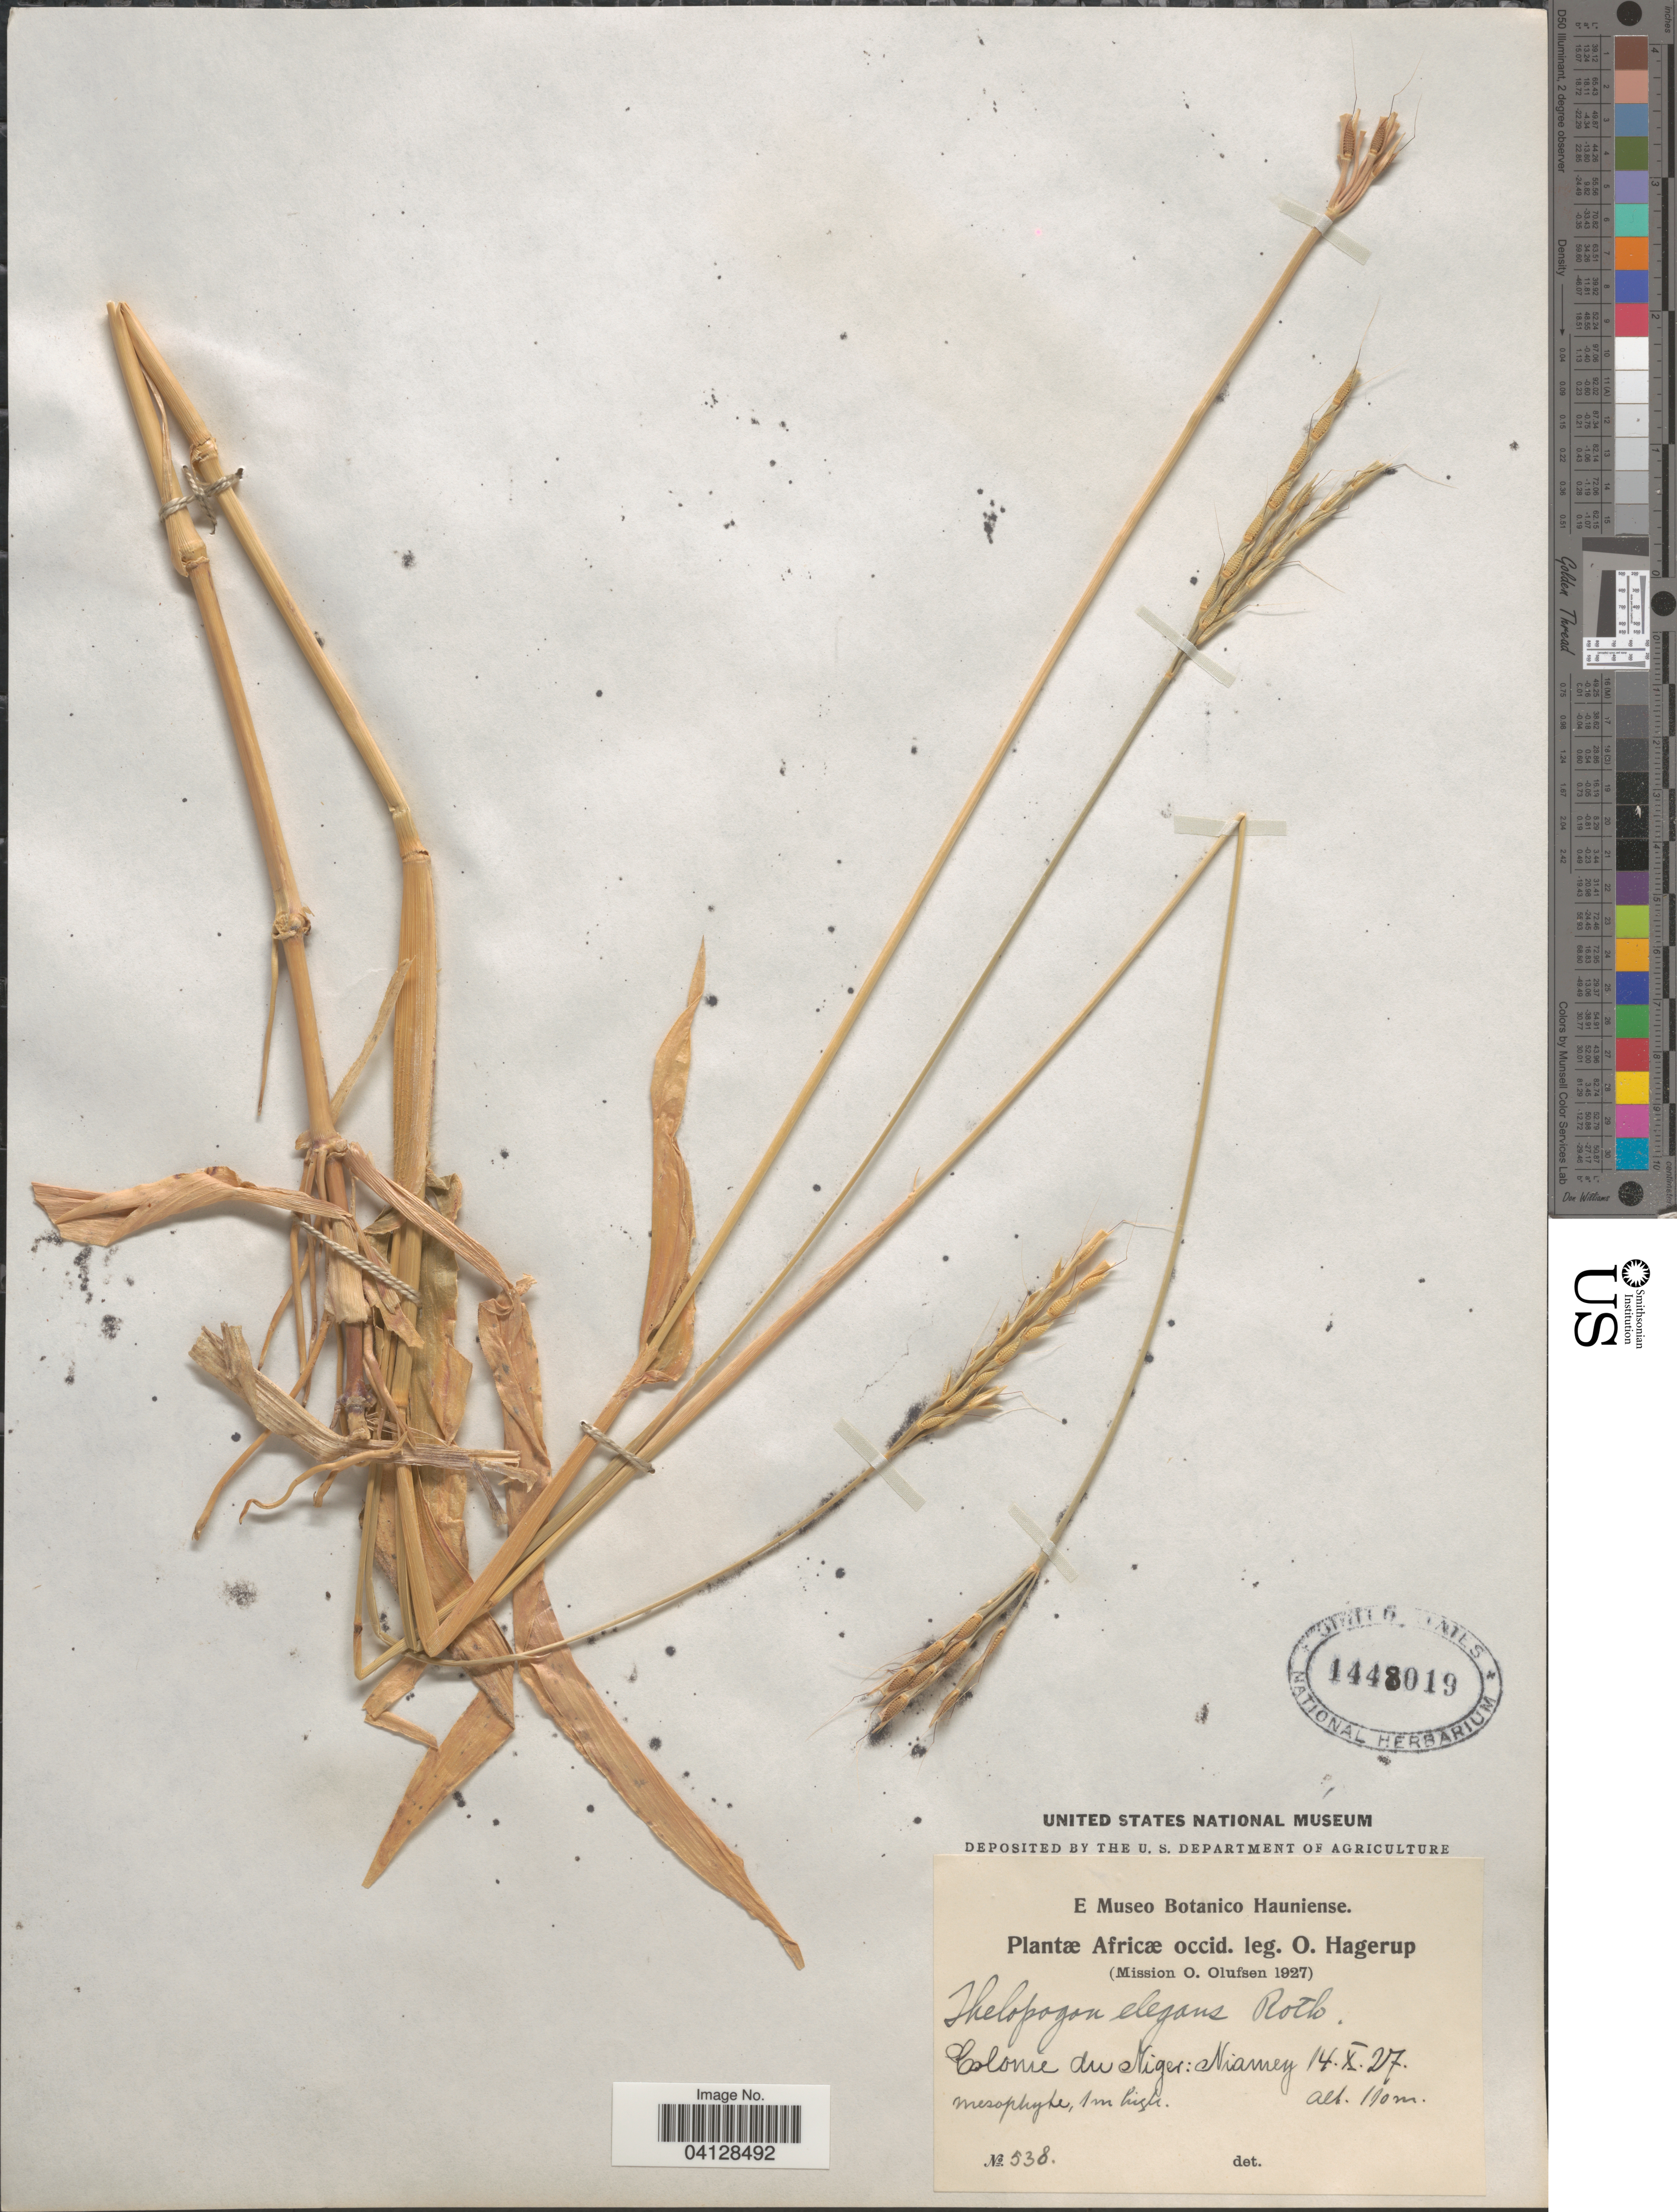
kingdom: Plantae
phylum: Tracheophyta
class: Liliopsida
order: Poales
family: Poaceae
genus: Thelepogon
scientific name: Thelepogon elegans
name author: Roth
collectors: O. Hagerup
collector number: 538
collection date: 1927-10-14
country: Niger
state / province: Niamey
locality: Africæ occid. (Mission O. Olufsen 1927). Colonie du Niger.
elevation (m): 100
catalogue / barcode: US 1448019